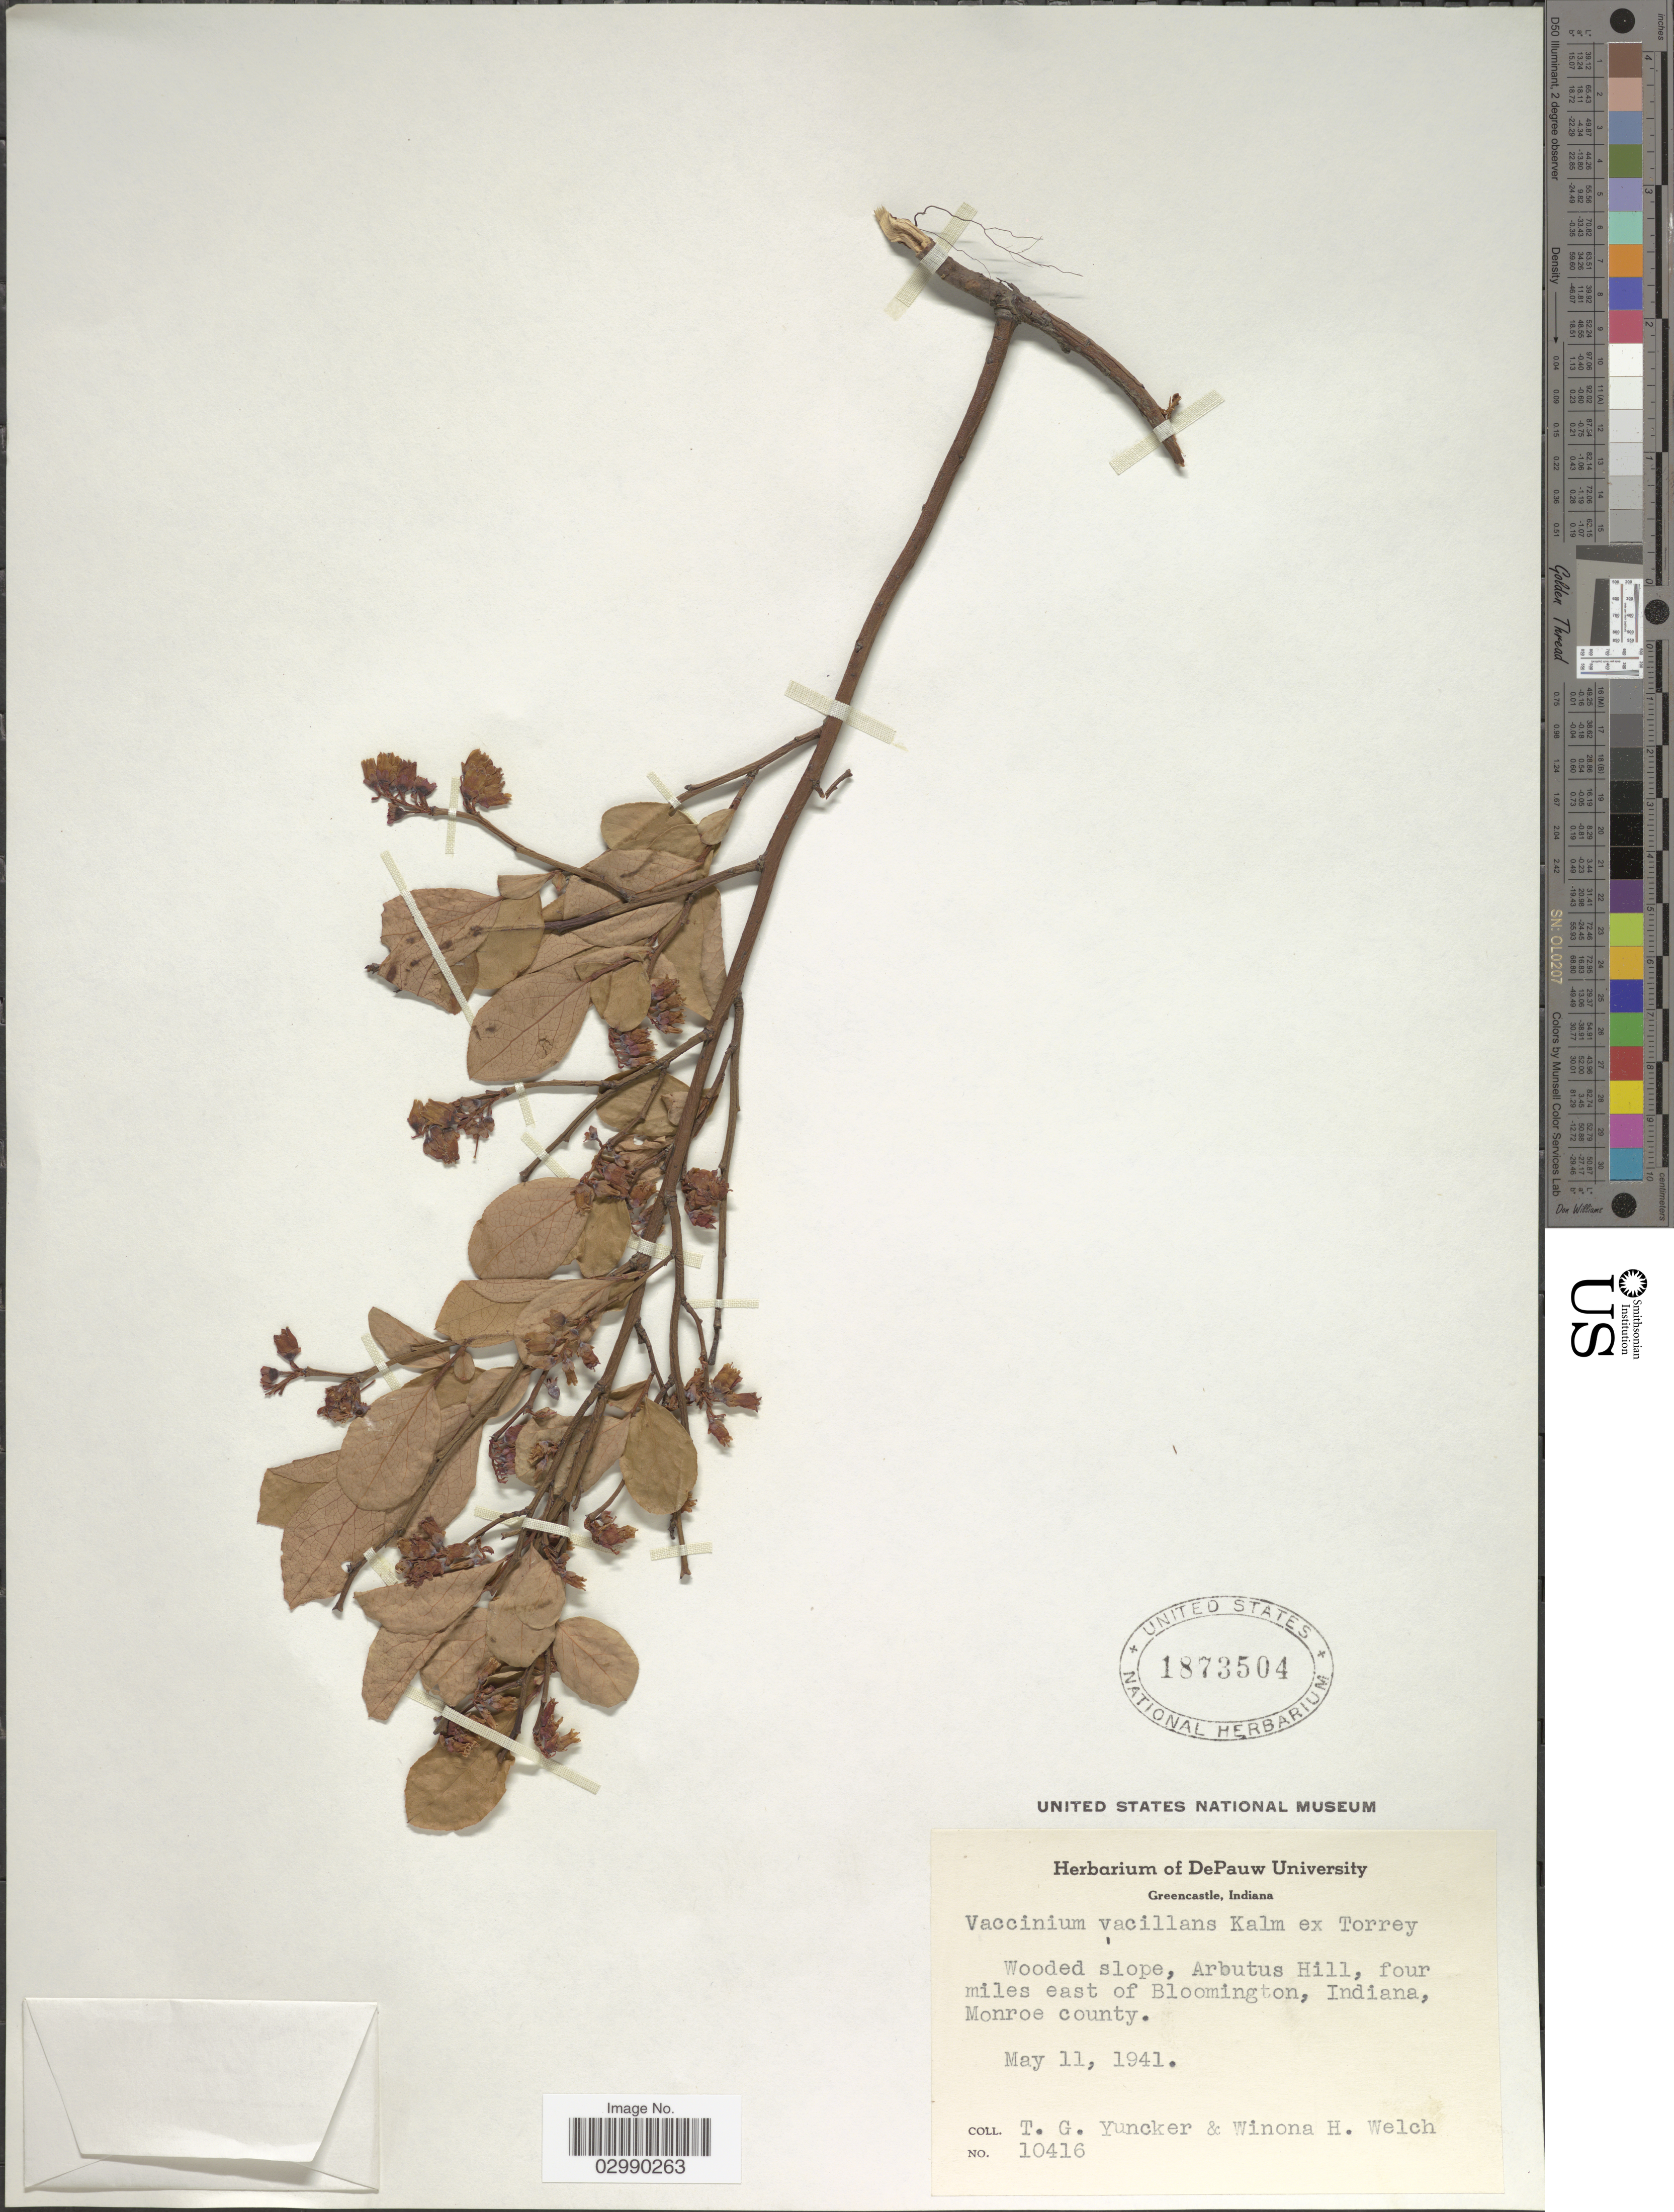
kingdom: Plantae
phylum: Tracheophyta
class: Magnoliopsida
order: Ericales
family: Ericaceae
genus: Vaccinium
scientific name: Vaccinium vacillans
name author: Kalm ex Torr.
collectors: T. G. Yuncker & W. H. Welch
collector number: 10416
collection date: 1941-05-11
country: United States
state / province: Indiana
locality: Wooded slope, Arbutus Hill, four miles east of Bloomington, Monroe County.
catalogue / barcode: US 1873504